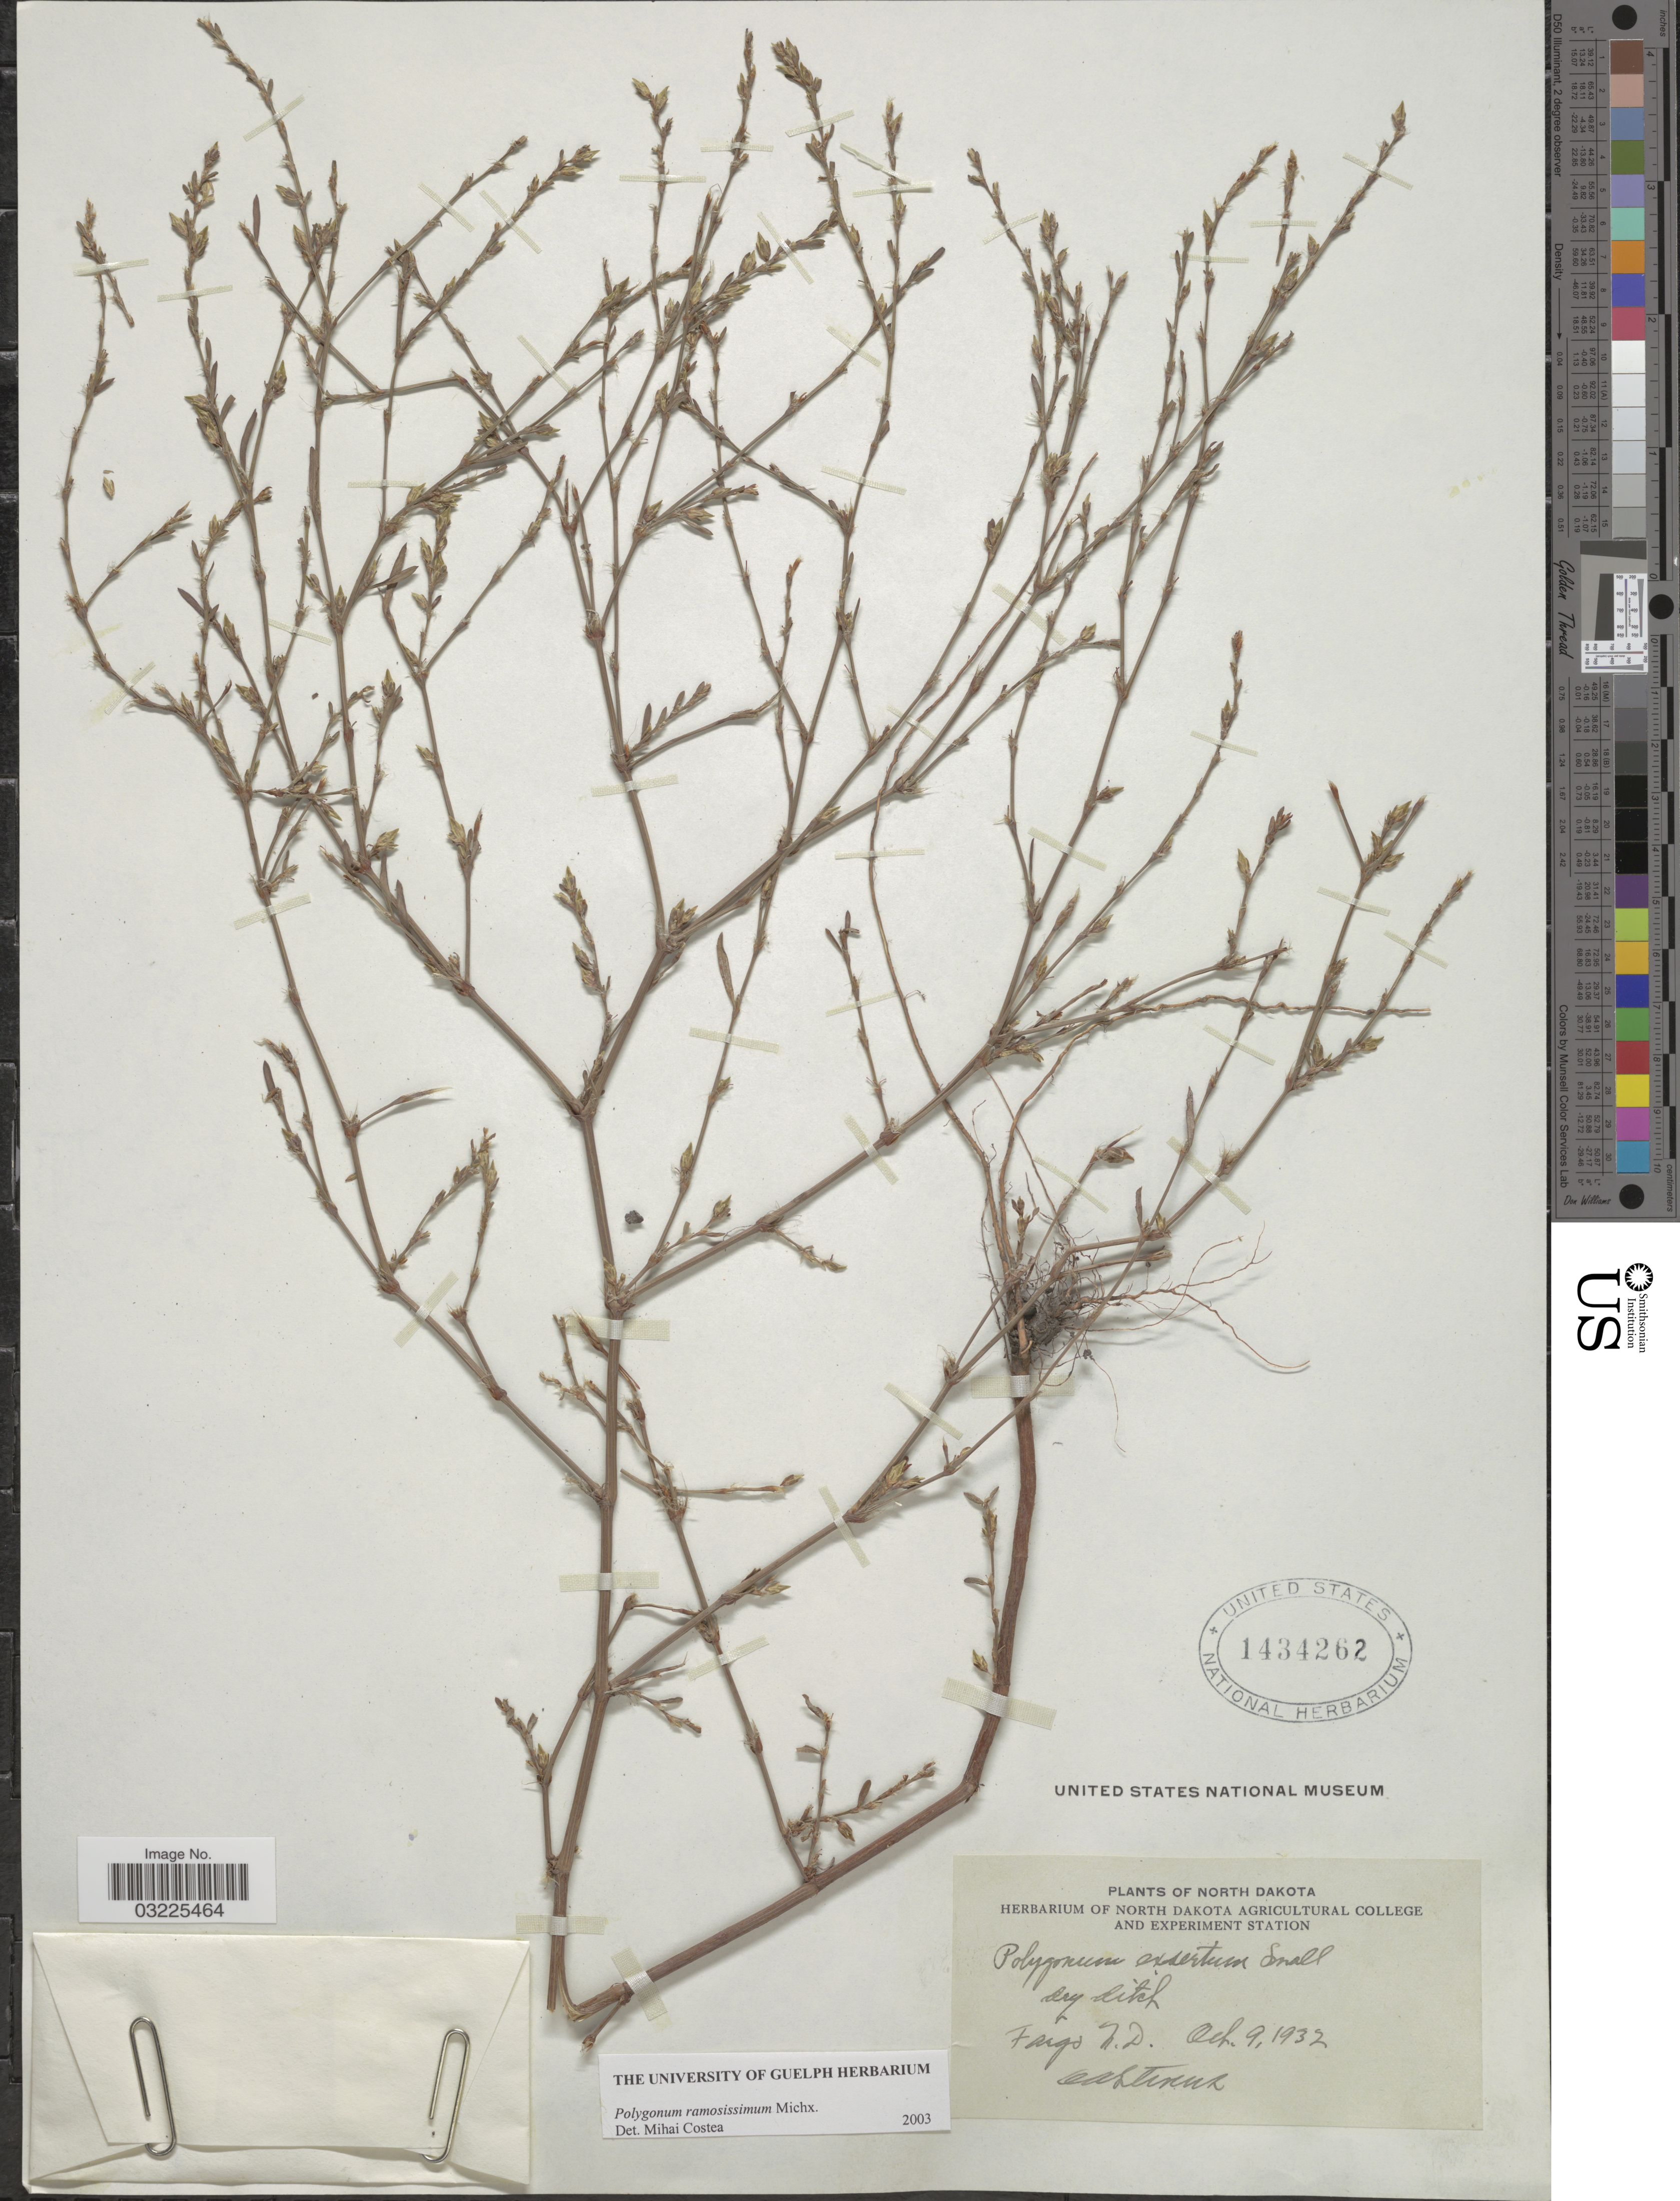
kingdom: Plantae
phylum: Tracheophyta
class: Magnoliopsida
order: Caryophyllales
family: Polygonaceae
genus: Polygonum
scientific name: Polygonum ramosissimum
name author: Michx.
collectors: O. A. Stevens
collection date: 1932-10-09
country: United States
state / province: North Dakota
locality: Fargo.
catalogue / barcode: US 1434262